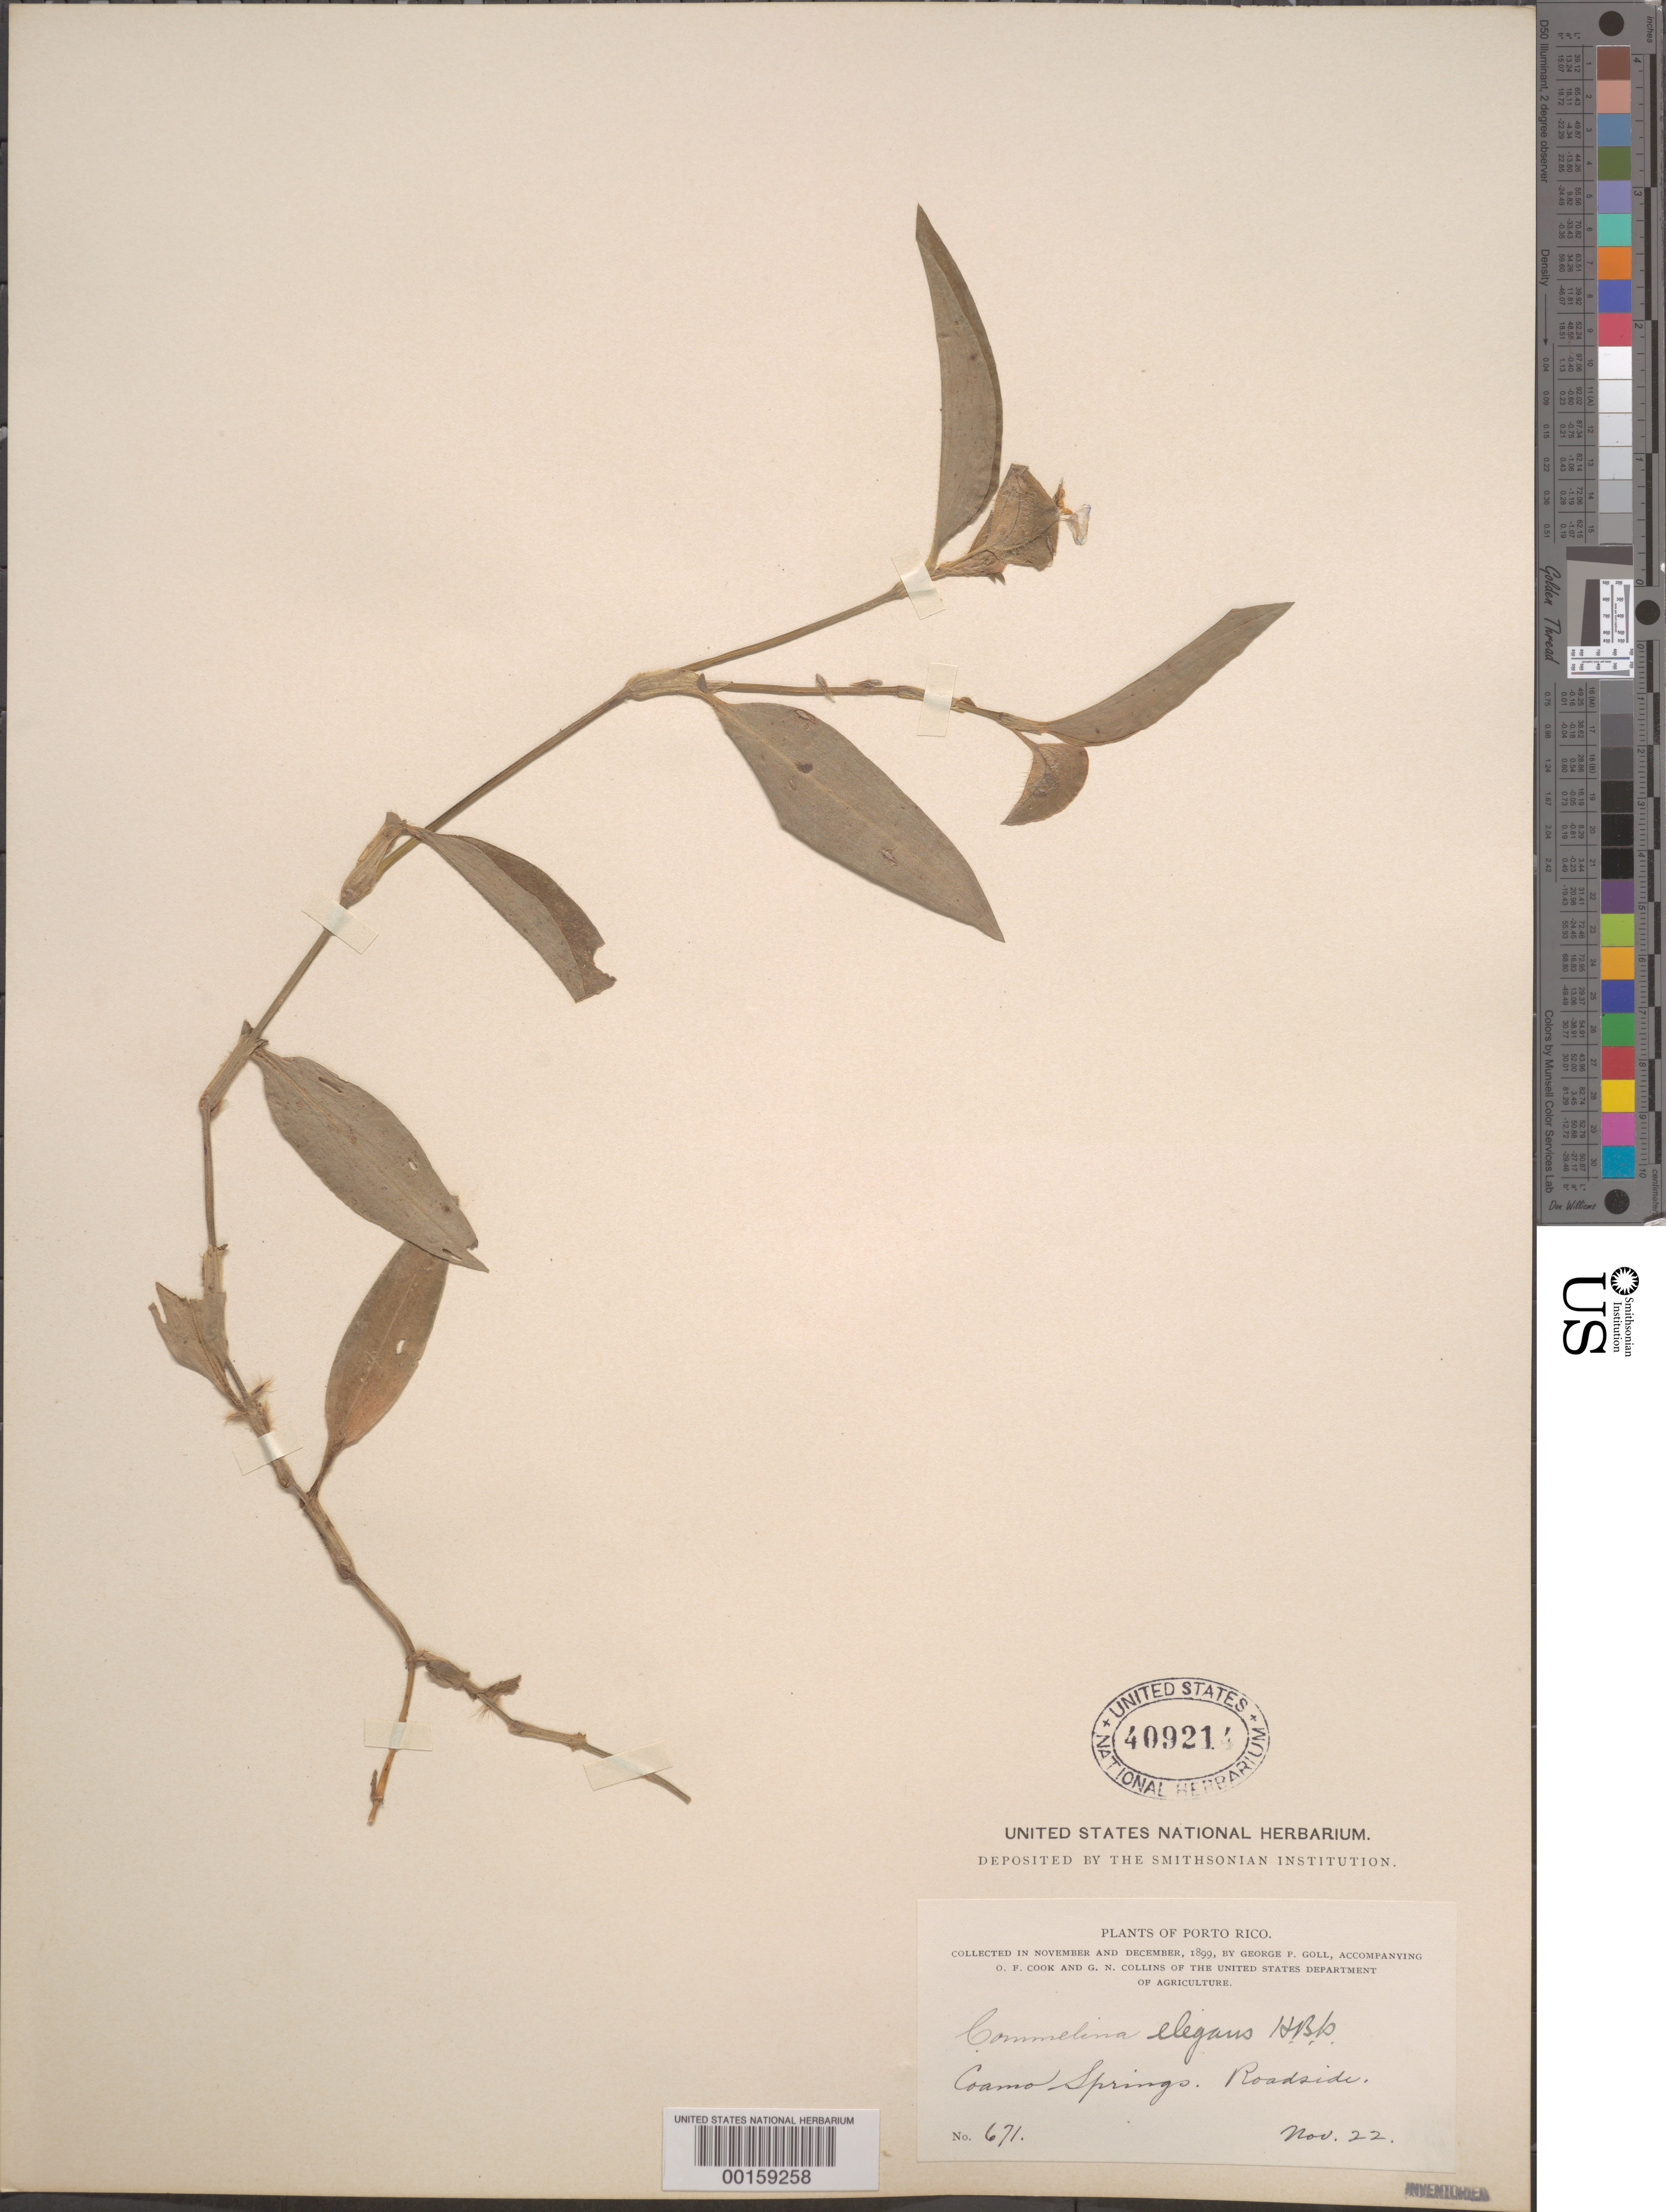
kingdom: Plantae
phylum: Tracheophyta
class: Liliopsida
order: Commelinales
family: Commelinaceae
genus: Commelina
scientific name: Commelina erecta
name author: L.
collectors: G. Goll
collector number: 671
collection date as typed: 22 Nov 1899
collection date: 1899-11-22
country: Puerto Rico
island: Greater Antilles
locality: Coamo springs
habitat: Roadside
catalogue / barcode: US 409214